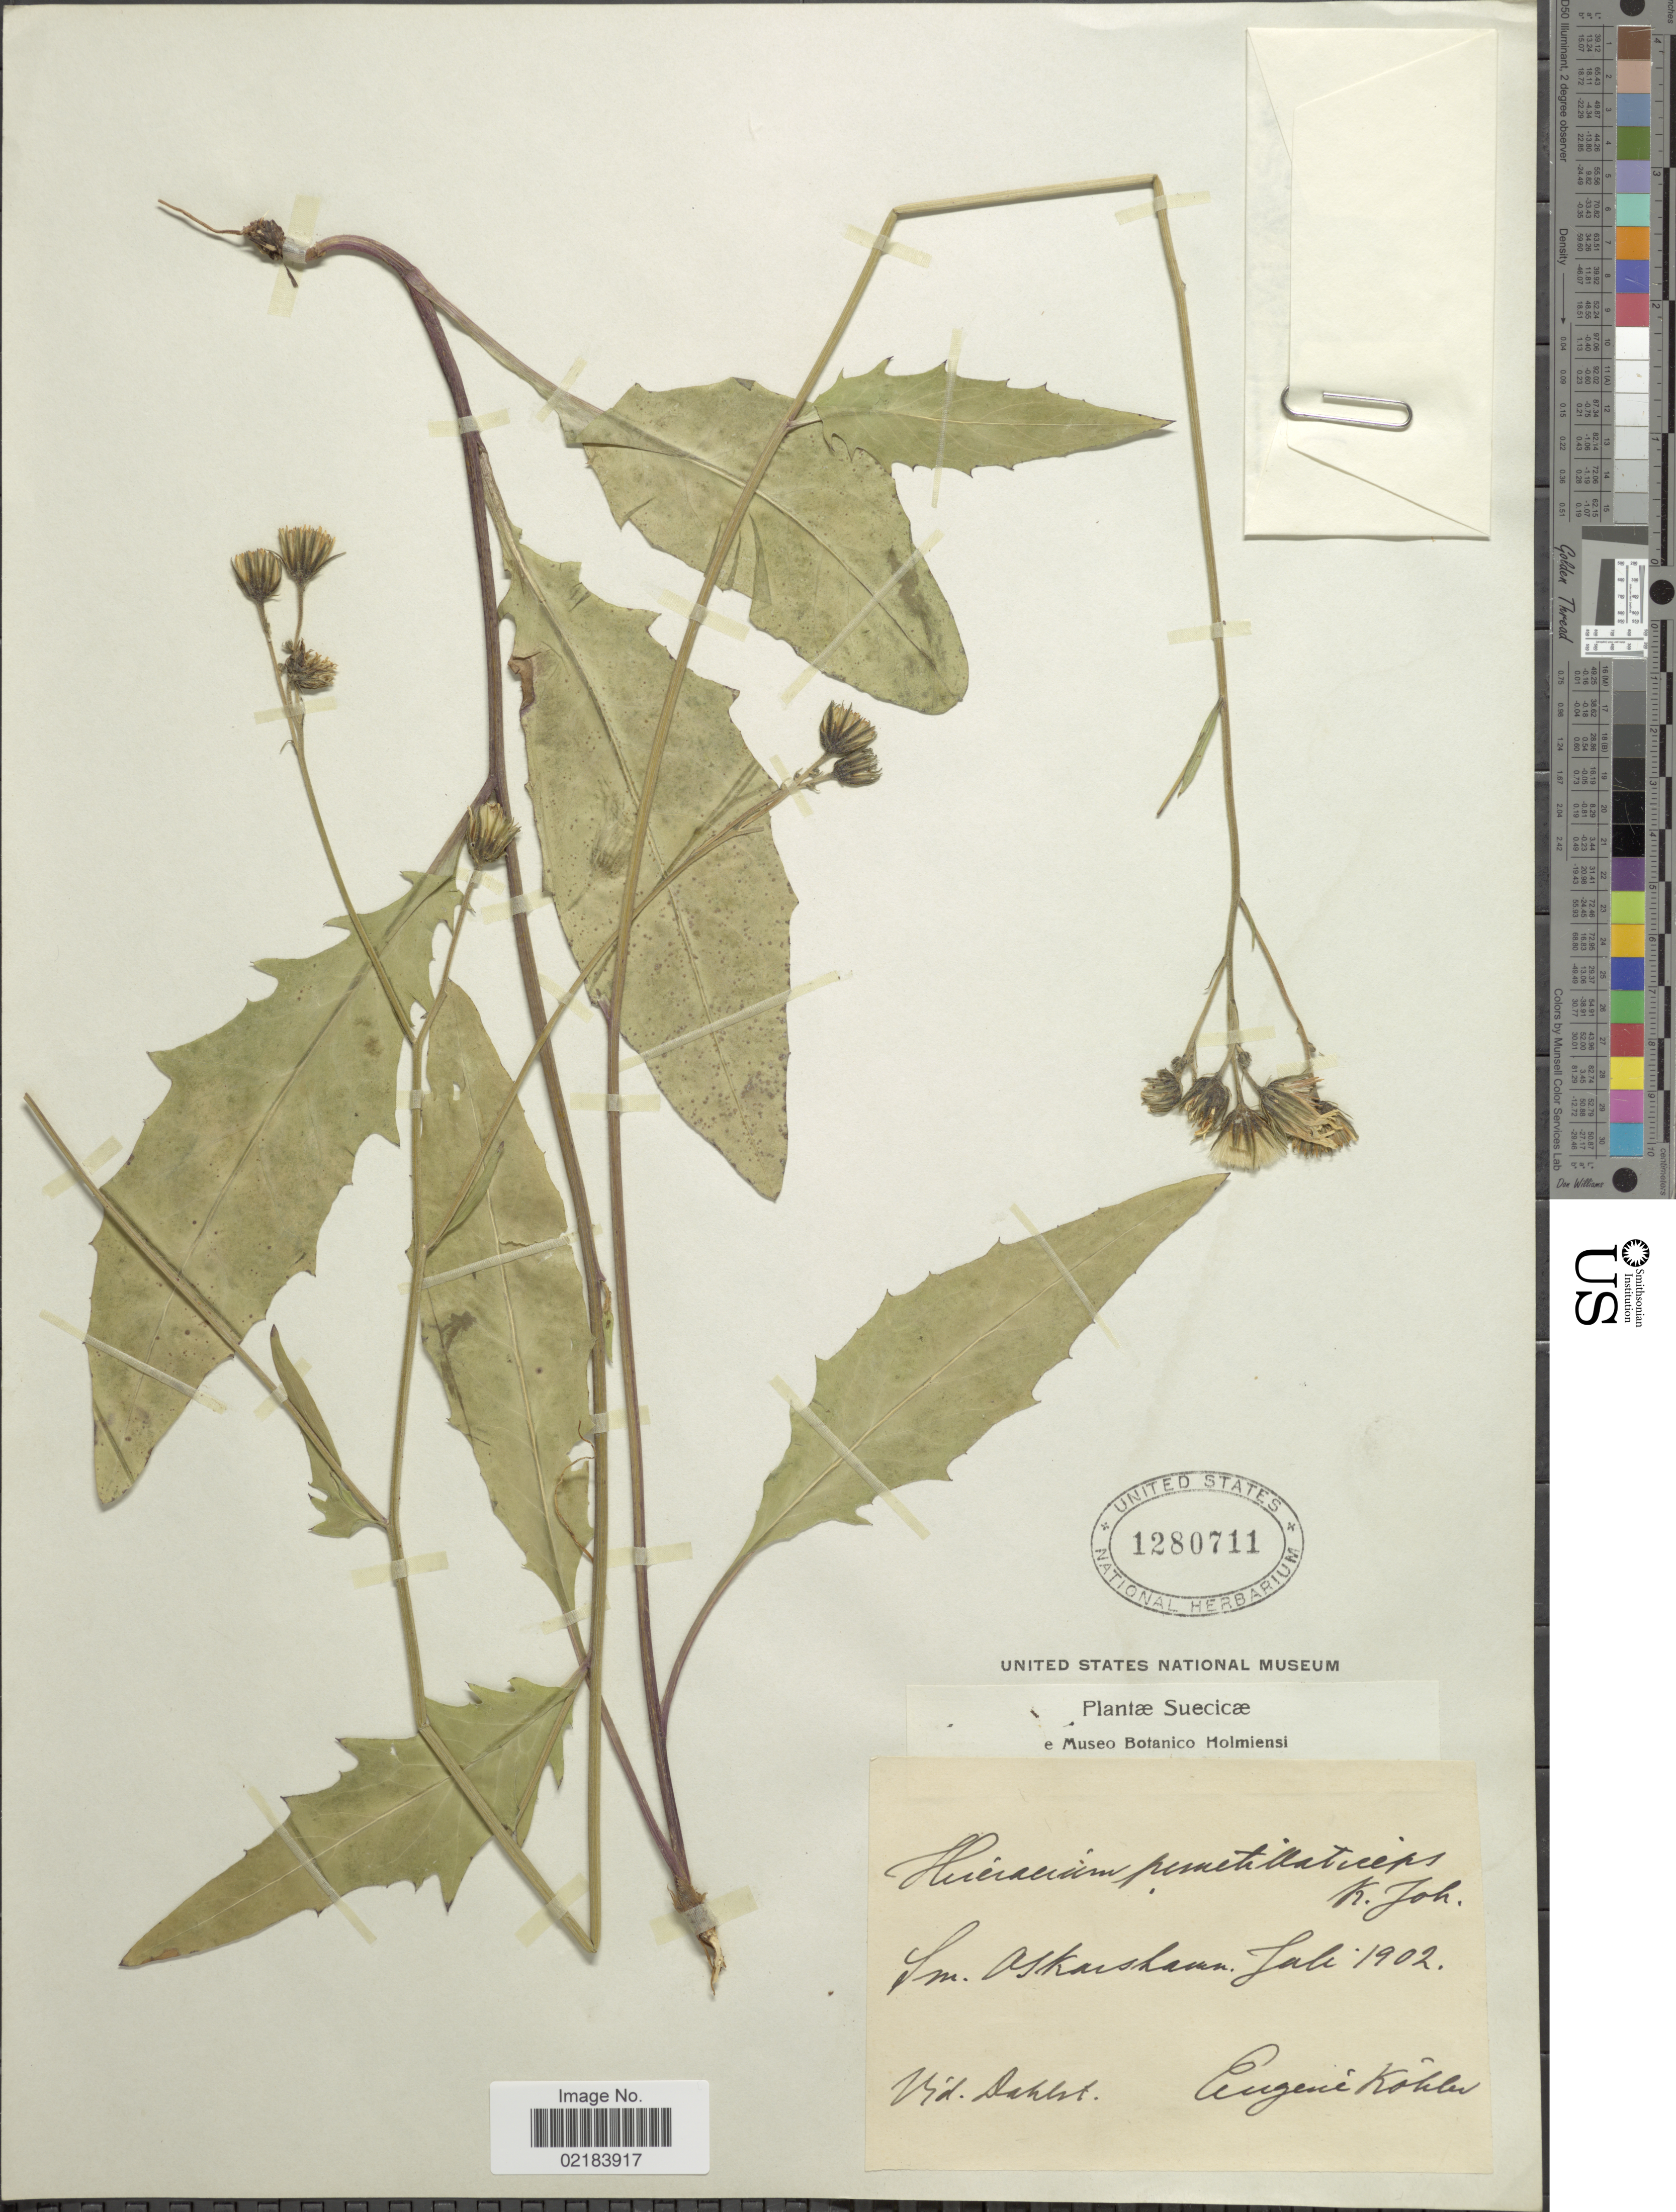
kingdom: Plantae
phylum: Tracheophyta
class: Magnoliopsida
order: Asterales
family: Asteraceae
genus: Hieracium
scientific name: Hieracium lachenalii subsp. frondosum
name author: (Dahlst.) Greuter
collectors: E. Kohler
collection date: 1902-07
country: Sweden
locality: Suecicae. Sm. Oskarshamn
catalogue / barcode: US 1280711